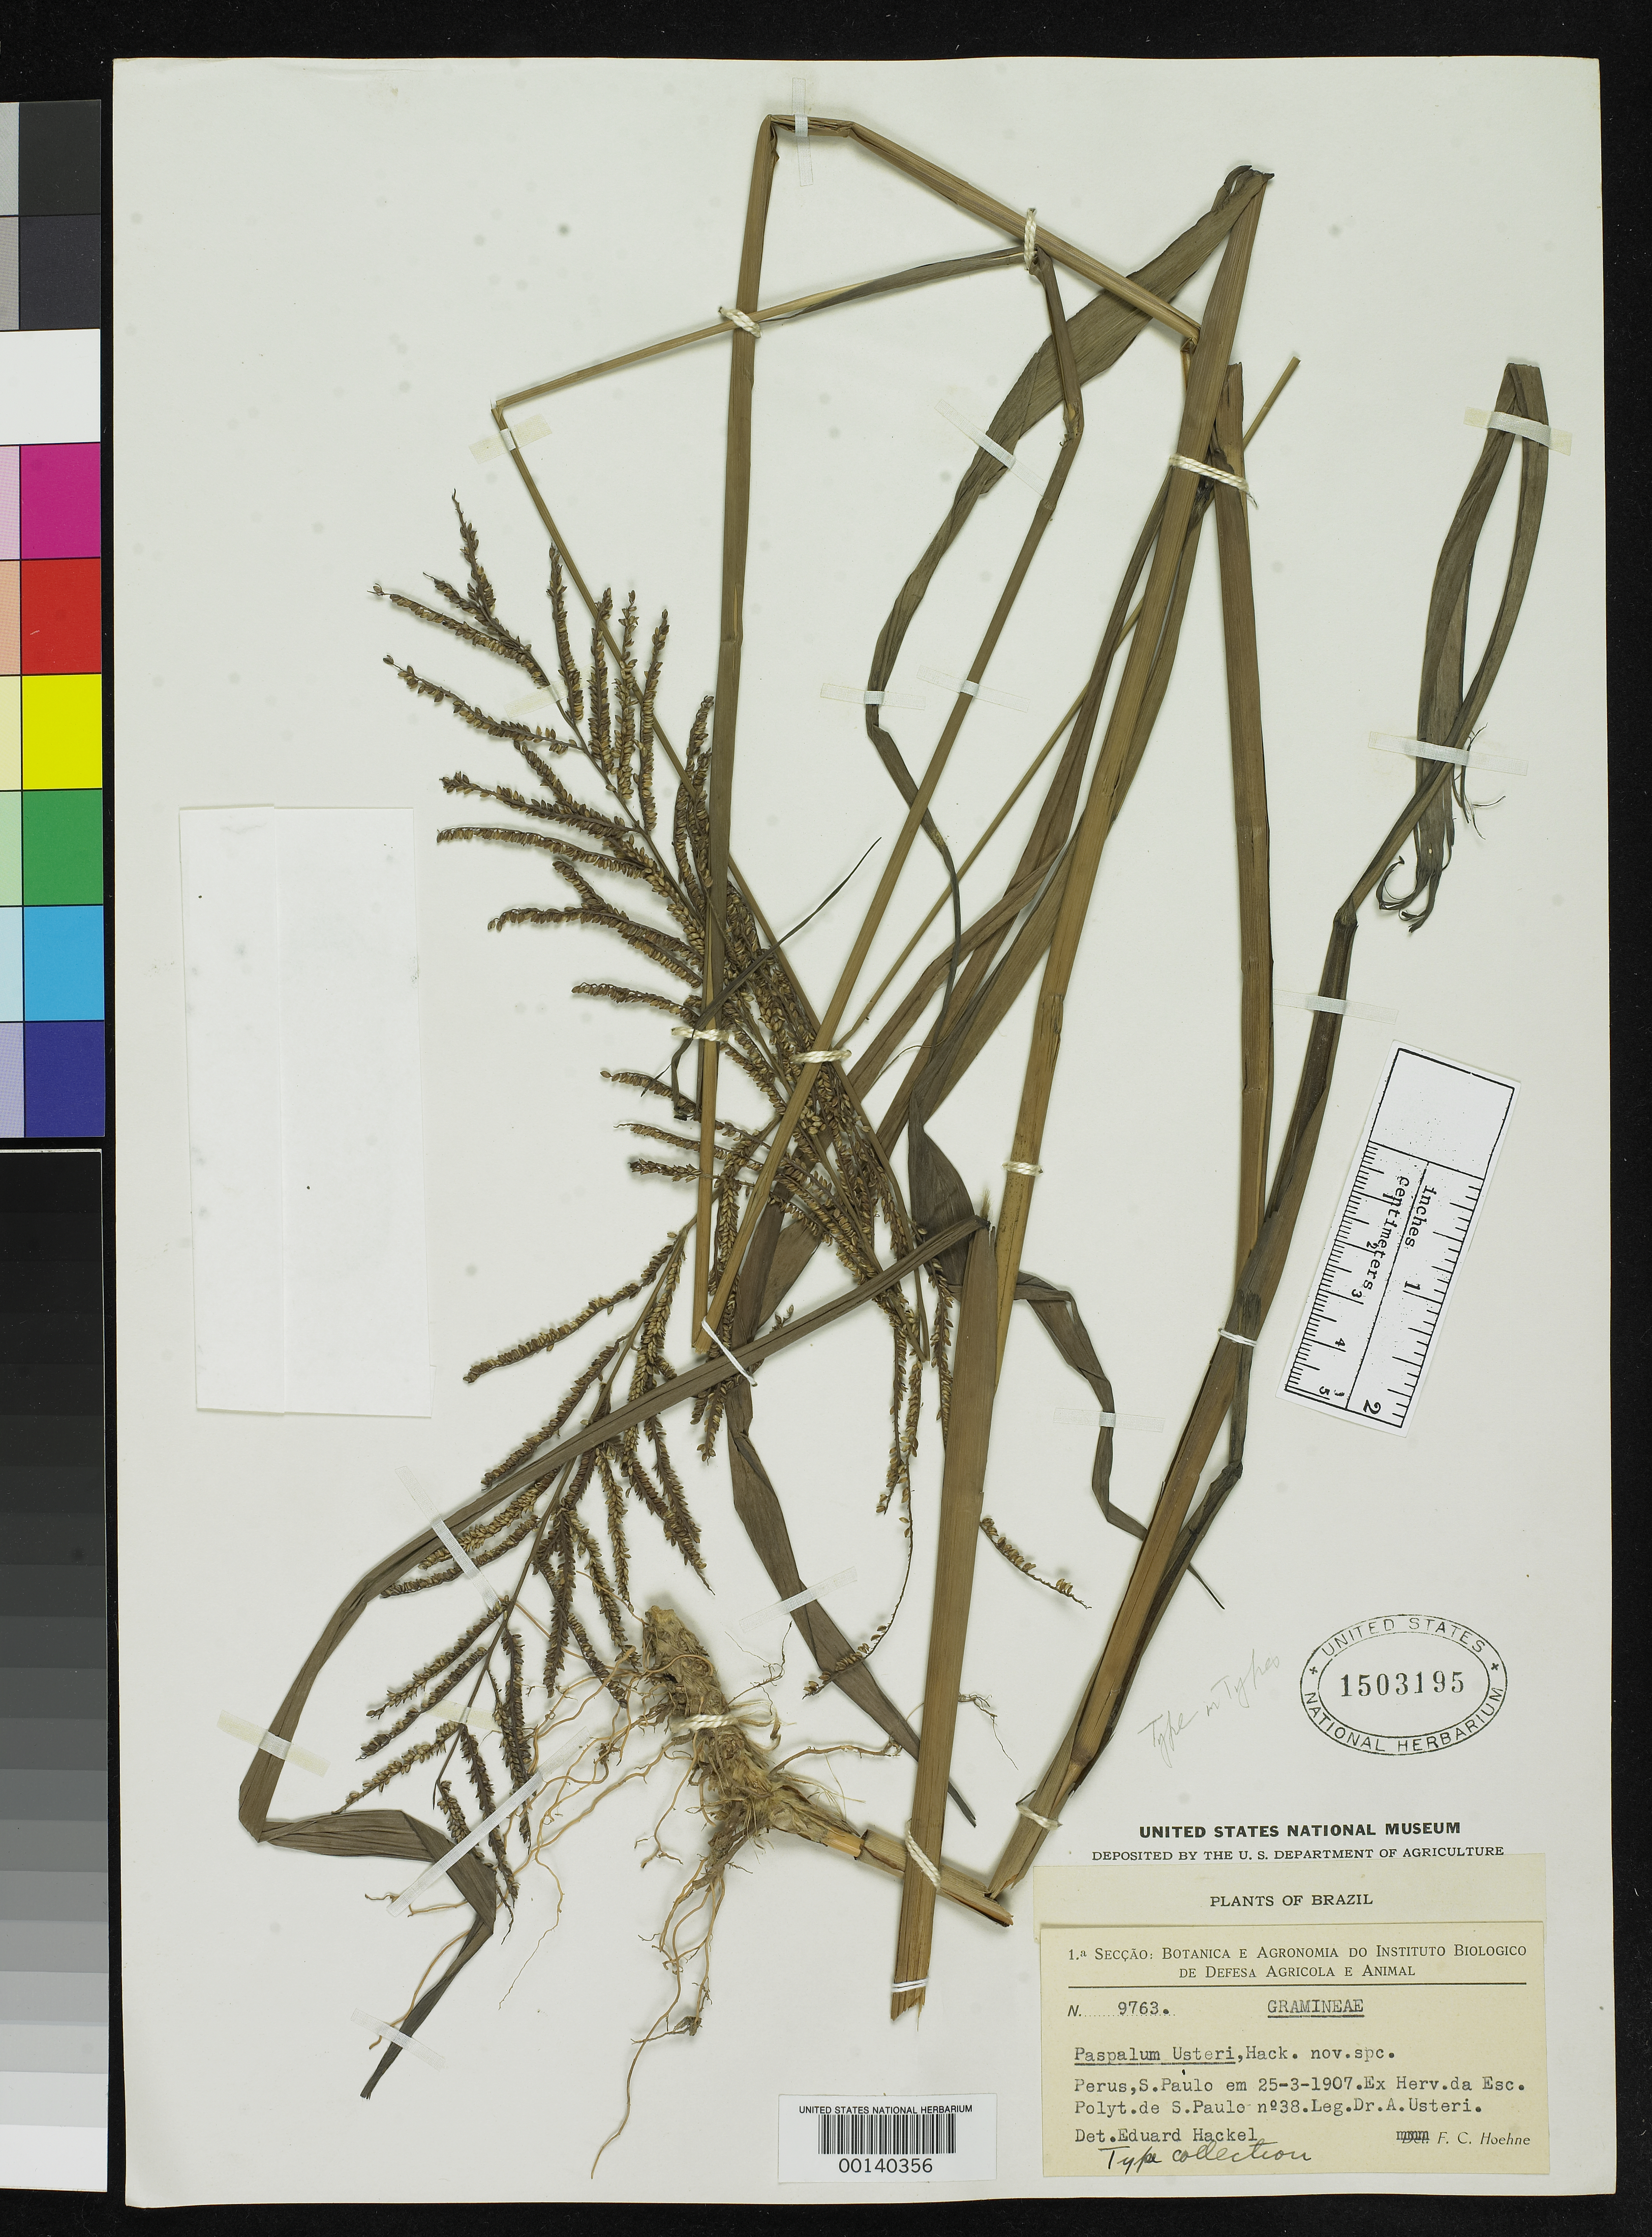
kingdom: Plantae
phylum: Tracheophyta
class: Liliopsida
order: Poales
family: Poaceae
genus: Paspalum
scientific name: Paspalum usteri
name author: Hack.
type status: Isotype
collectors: A. Usteri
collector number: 9763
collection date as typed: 25 Mar 1907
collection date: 1907-03-25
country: Brazil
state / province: São Paulo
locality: Near Perus.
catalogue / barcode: US 1503195